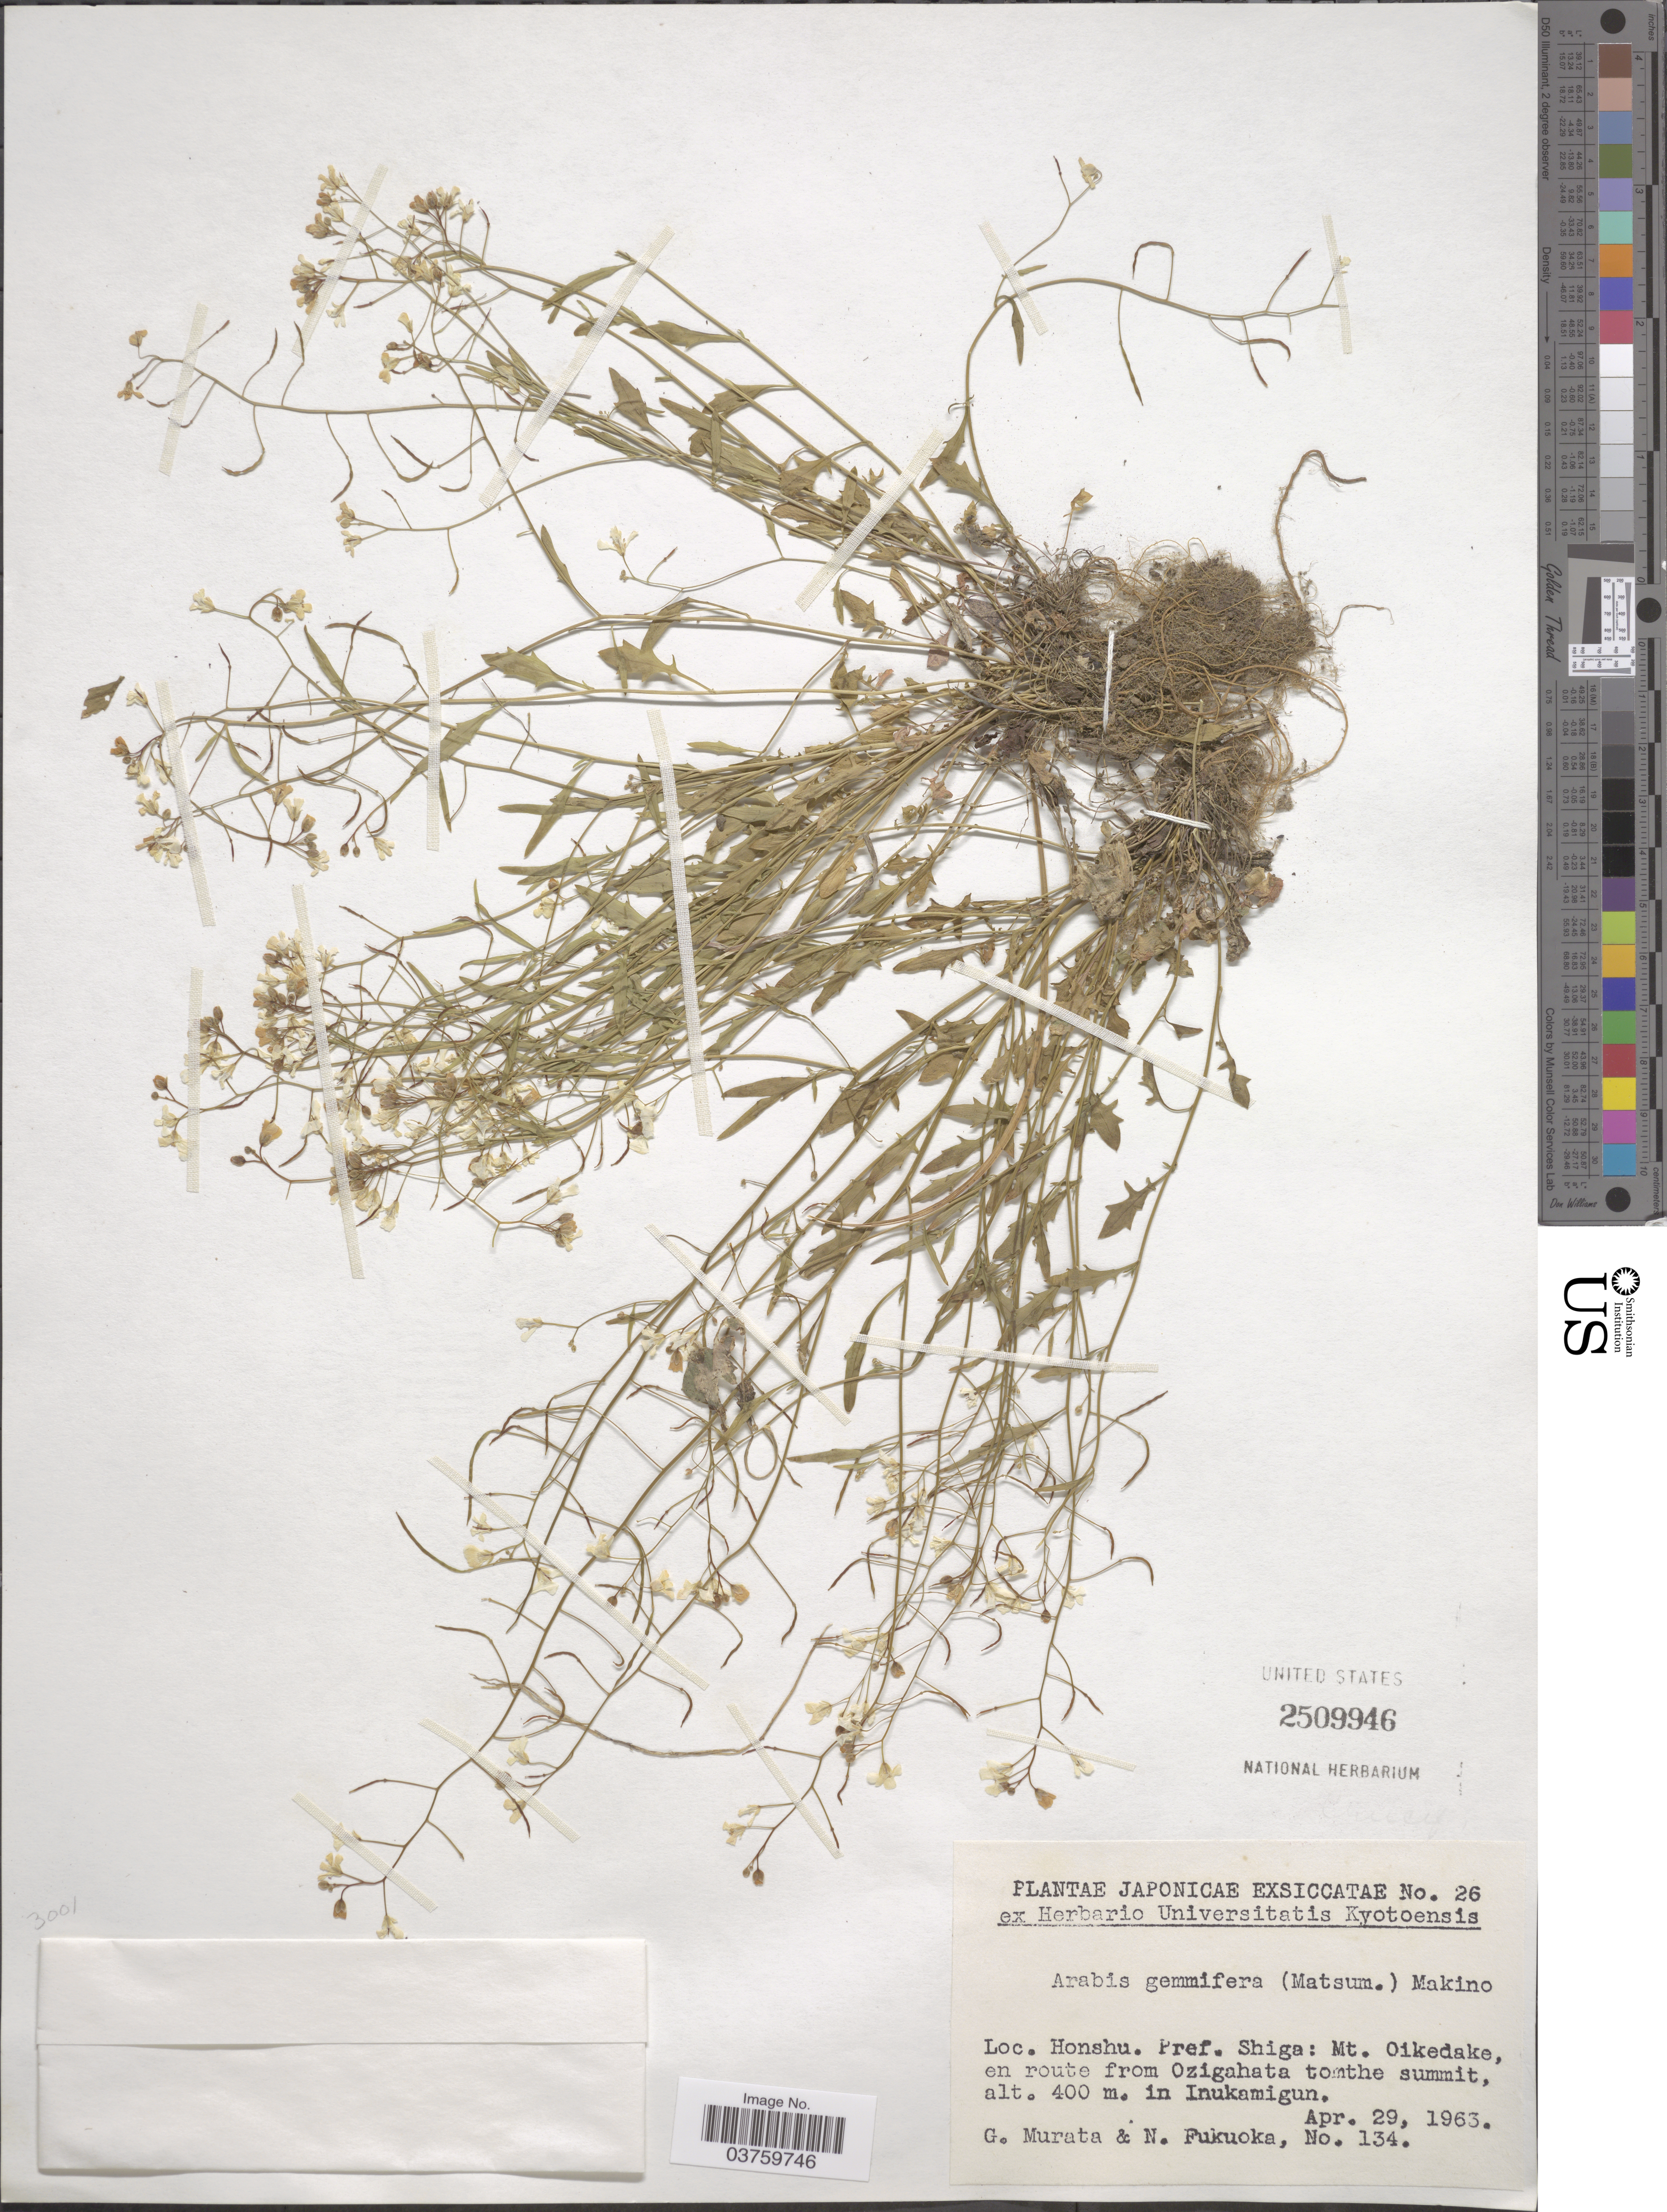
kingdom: Plantae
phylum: Tracheophyta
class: Magnoliopsida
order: Brassicales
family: Brassicaceae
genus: Arabis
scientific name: Arabis gemmifera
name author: (Matsum.) Makino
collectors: G. Murata & N. Fukuoka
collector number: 134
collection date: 1963-04-29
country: Japan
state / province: Siga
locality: Honshu. Pref. Shiga: Mt. Oikedake, en route from Ozigahata tomthe summit, in Inukamigun.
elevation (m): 400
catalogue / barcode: US 2509946